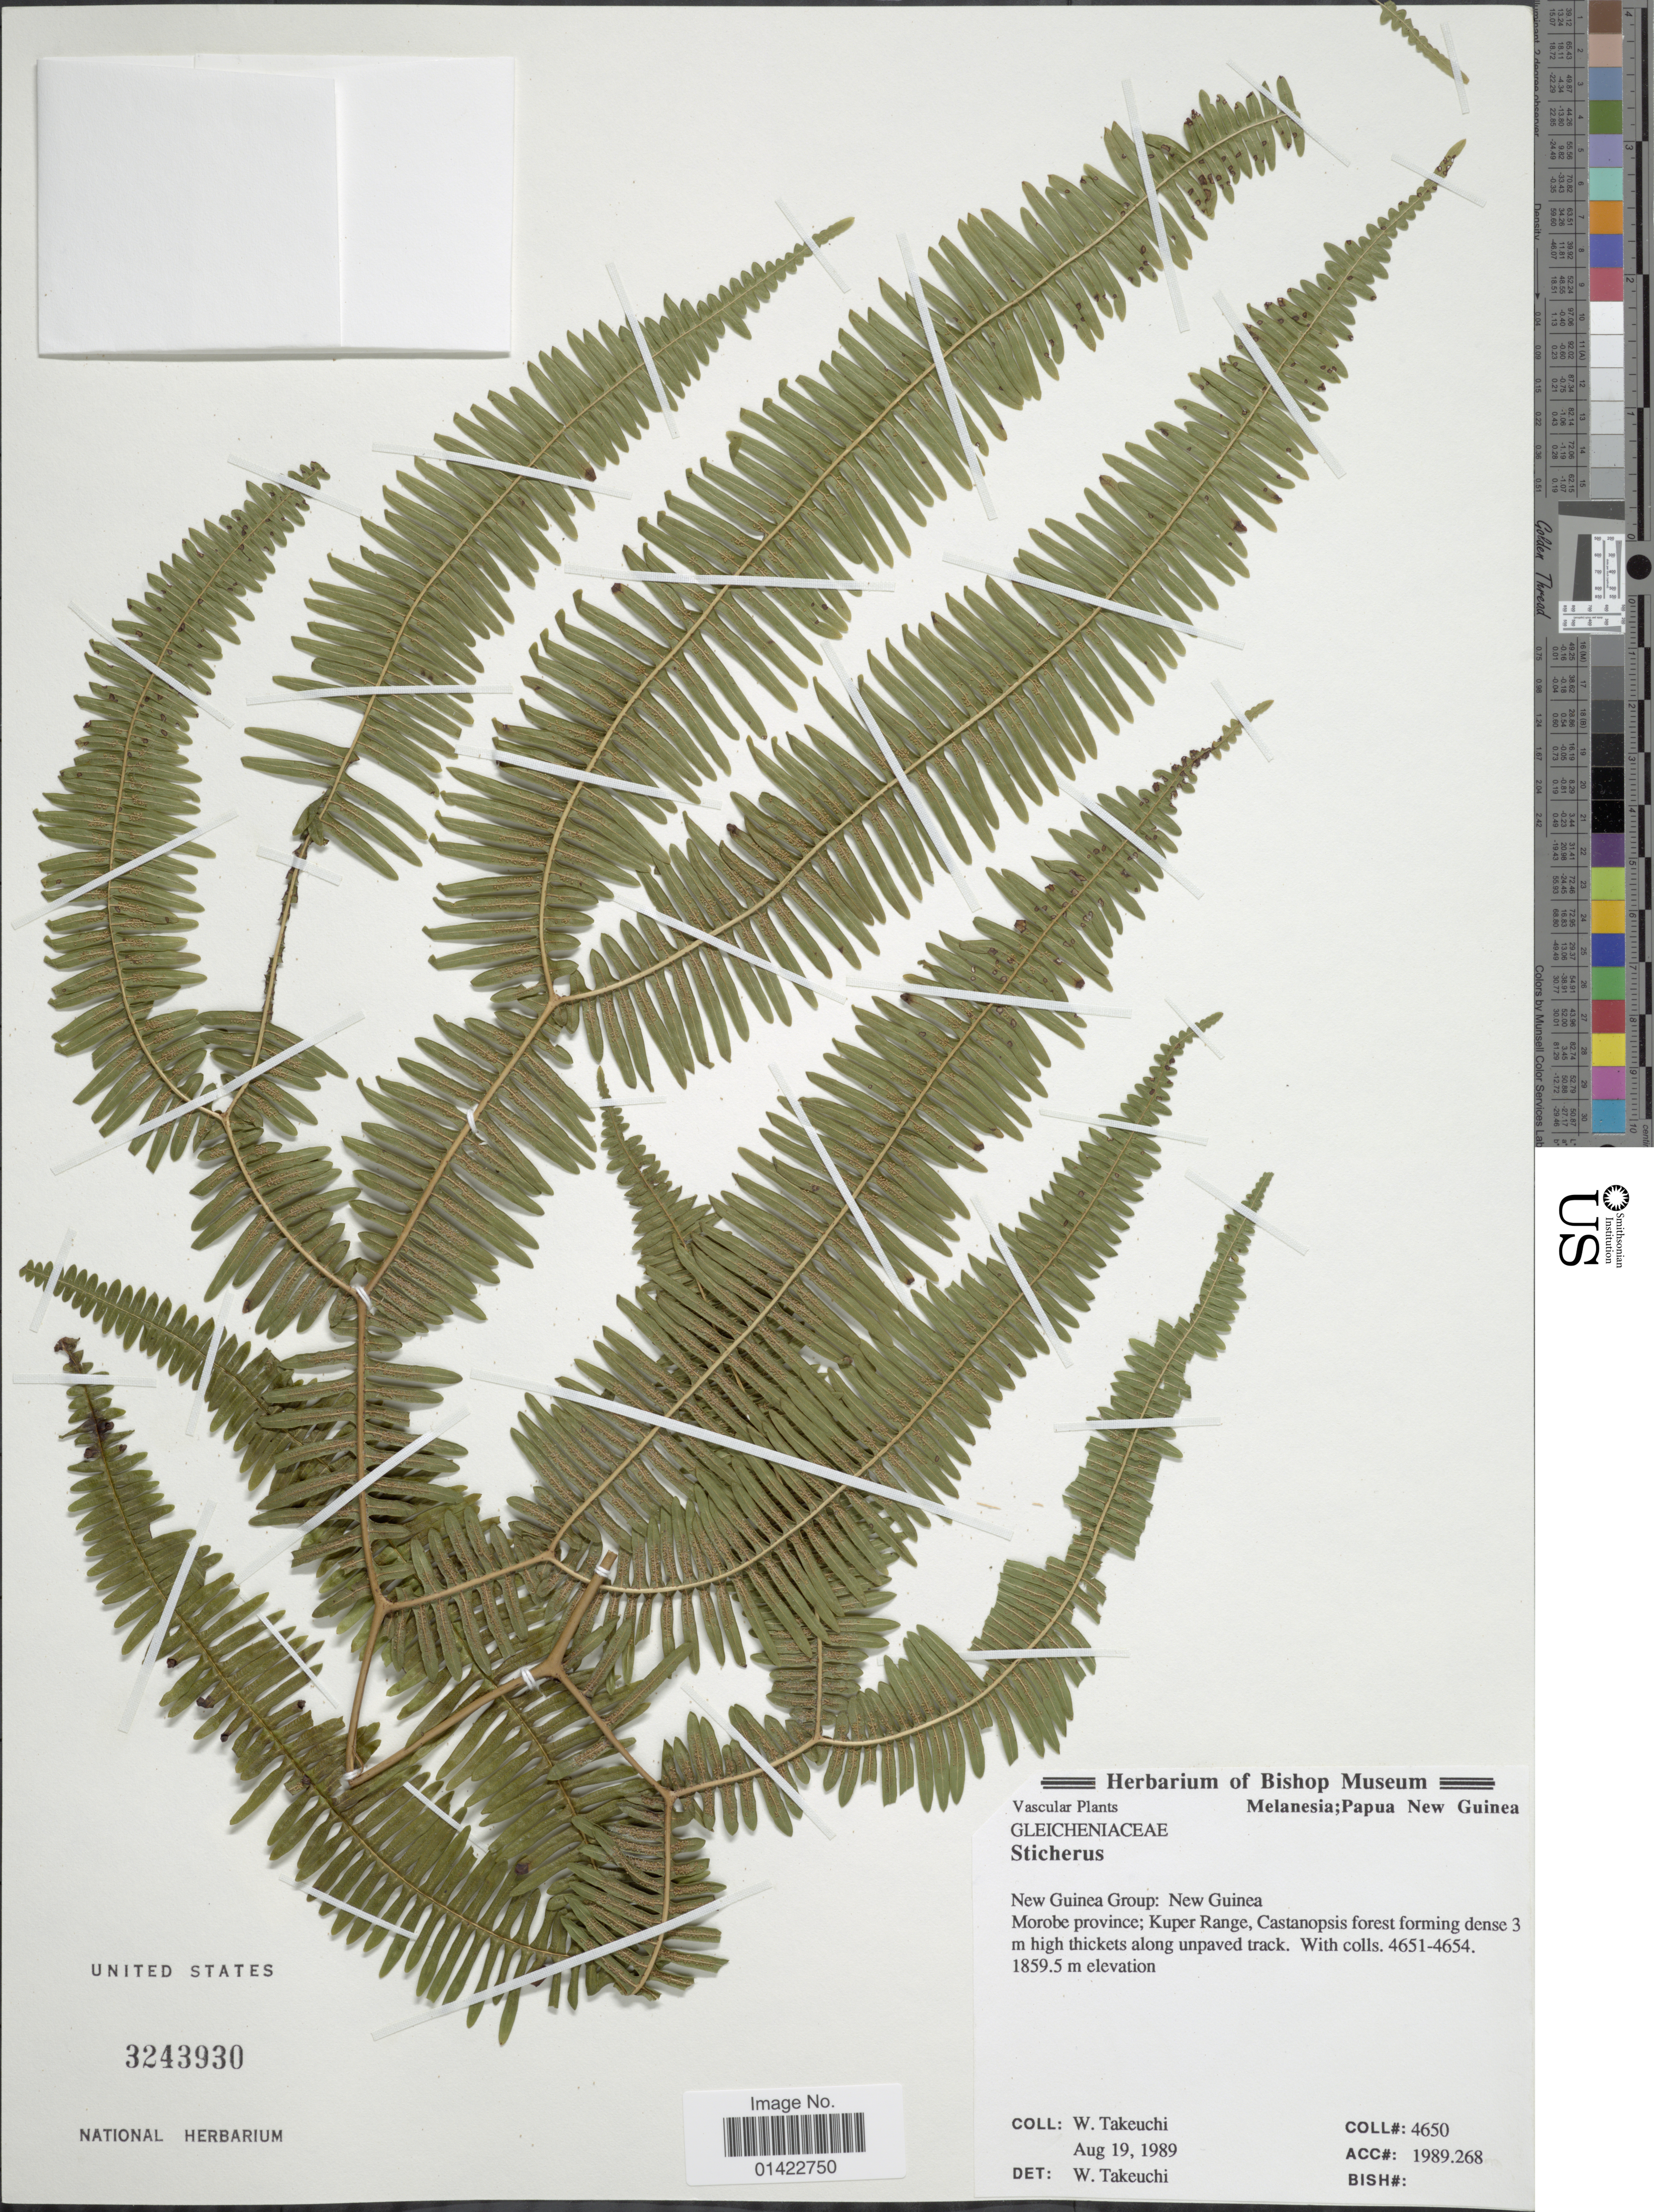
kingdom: Plantae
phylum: Tracheophyta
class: Polypodiopsida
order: Gleicheniales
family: Gleicheniaceae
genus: Sticherus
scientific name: Sticherus sp.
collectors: W. Takeuchi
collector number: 4650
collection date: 1989-08-19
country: Papua New Guinea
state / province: Morobe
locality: New Guinea Group:New Guinea. Kuper Range, Castanopsis forest forming dense 3 m high thickets along unpaved track.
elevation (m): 1859.5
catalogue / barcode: US 3243930